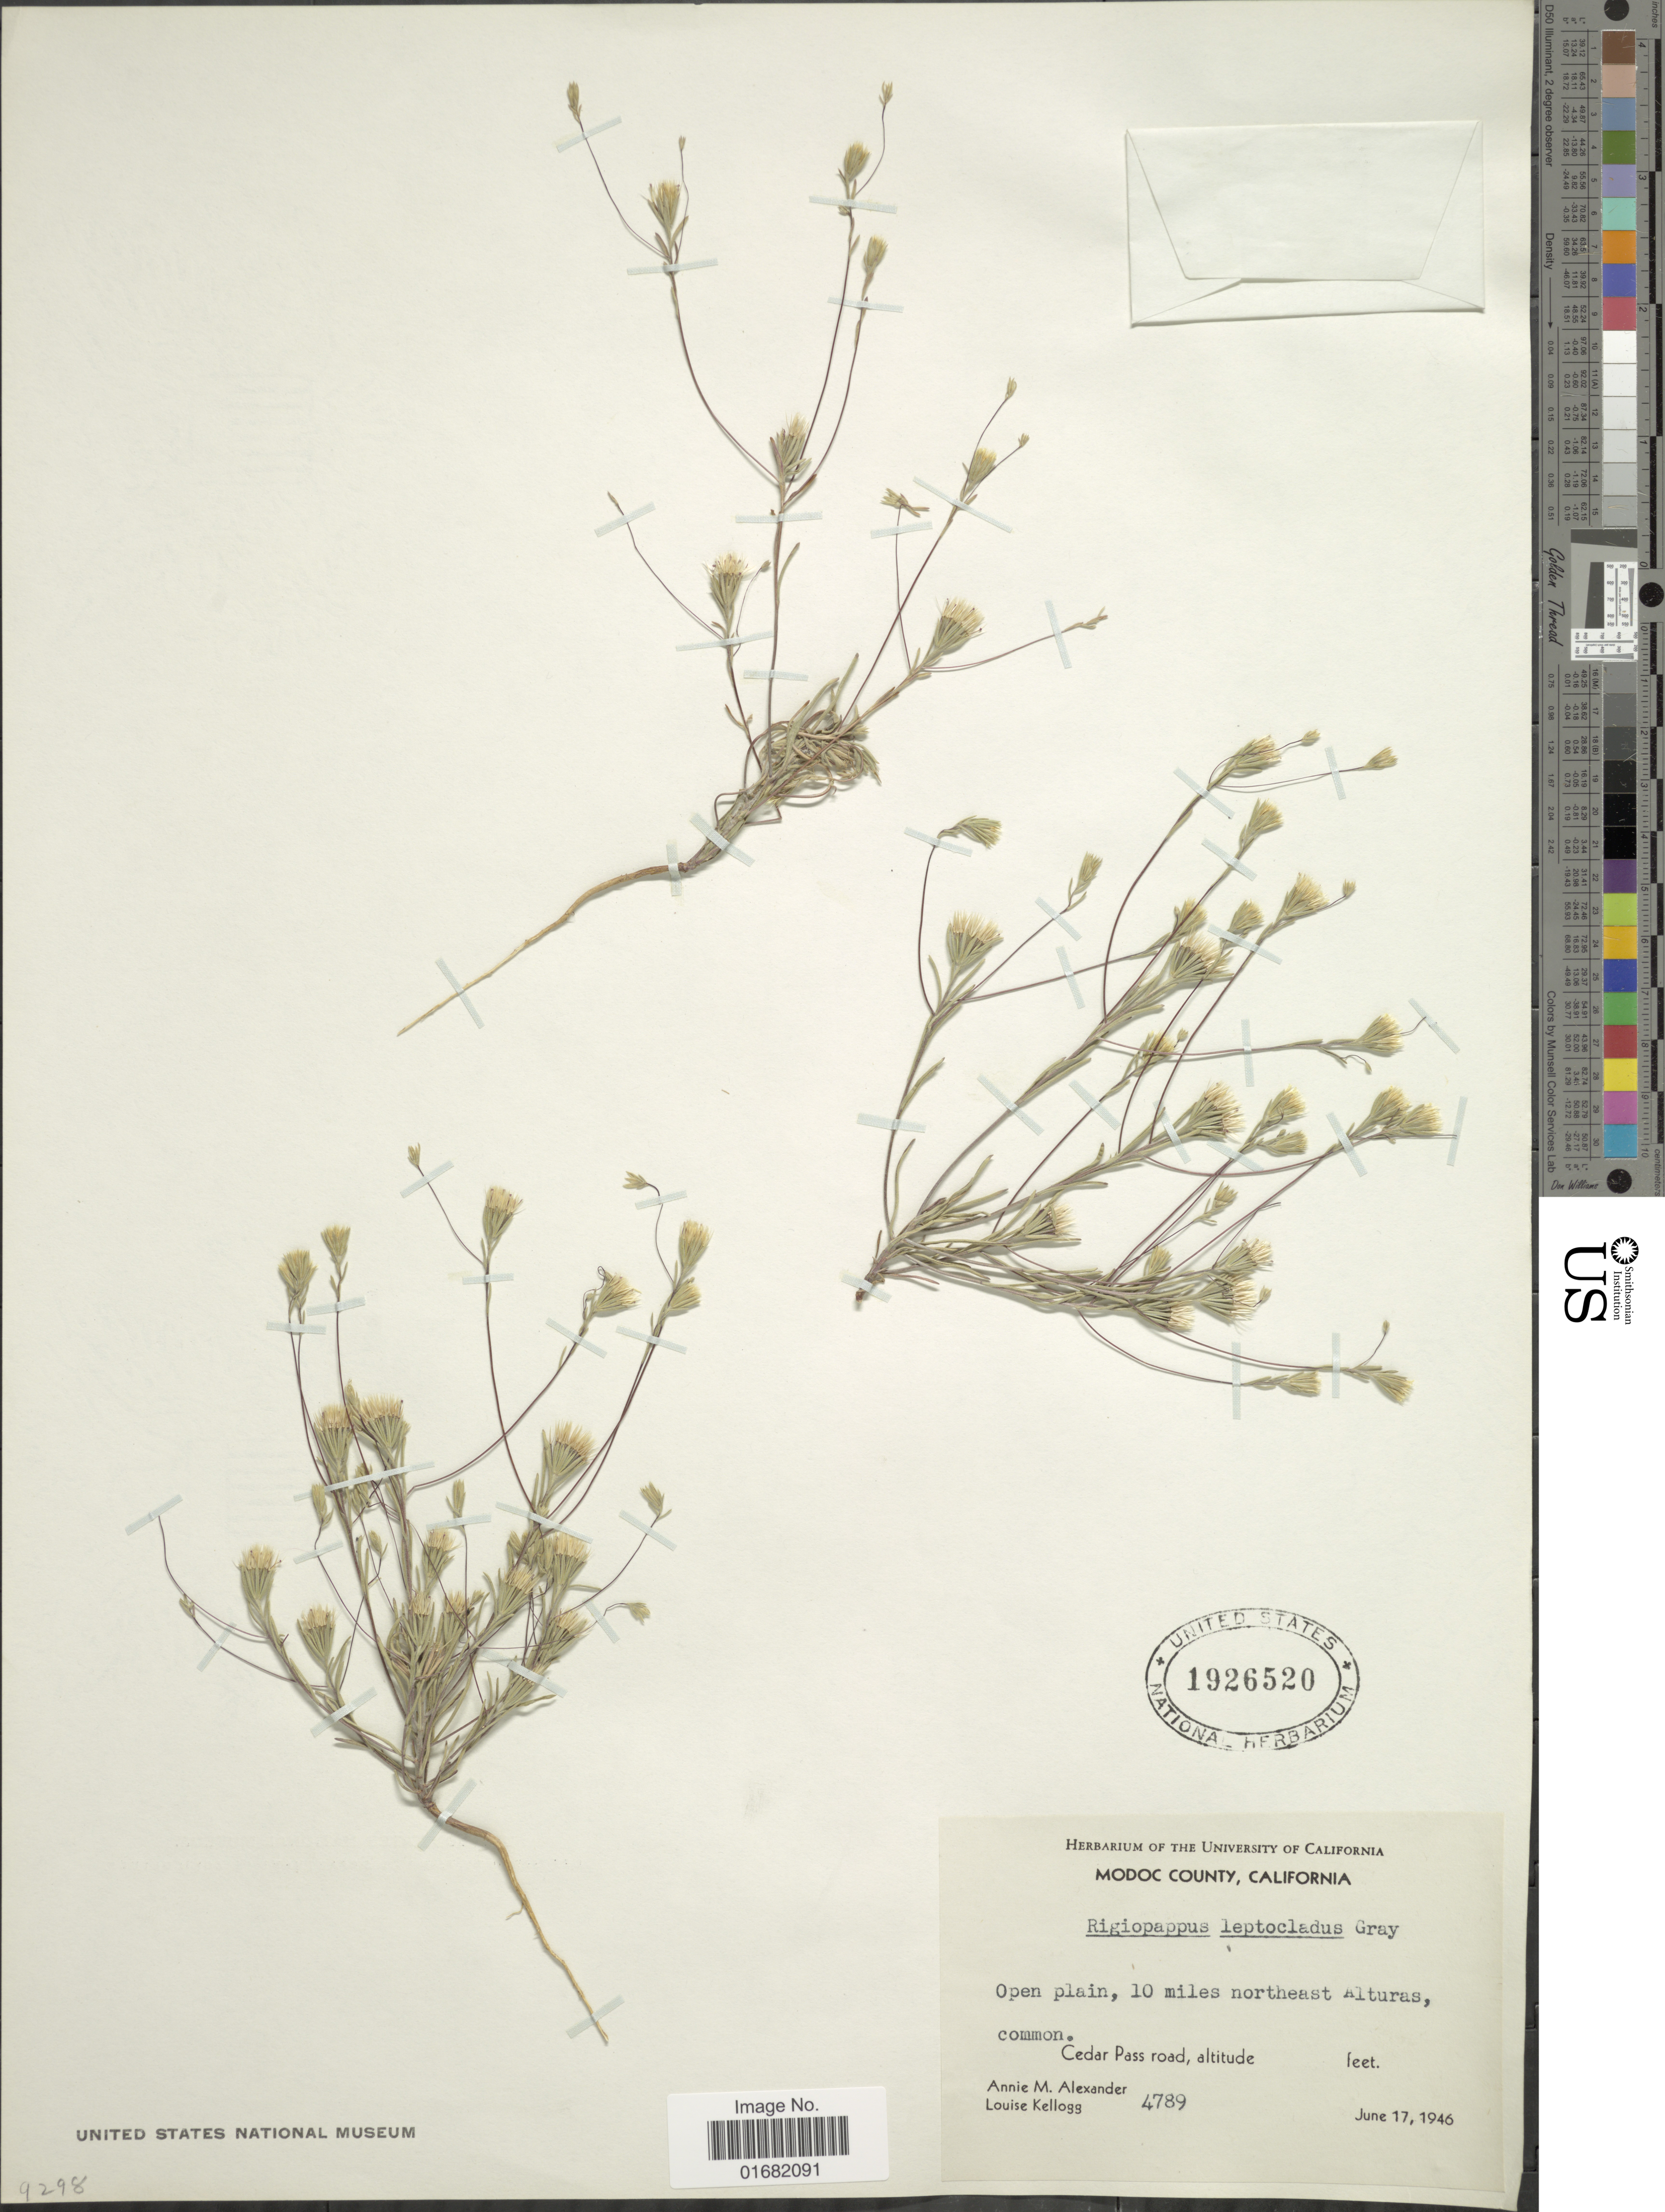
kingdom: Plantae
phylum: Tracheophyta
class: Magnoliopsida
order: Asterales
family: Asteraceae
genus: Rigiopappus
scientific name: Rigiopappus leptocladus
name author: A. Gray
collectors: A. M. Alexander & L. Kellogg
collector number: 4789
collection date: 1946-06-17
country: United States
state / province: California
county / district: Modoc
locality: Modoc County. 10 miles northeast Alturas. Cedar Pass road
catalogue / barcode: US 1926520